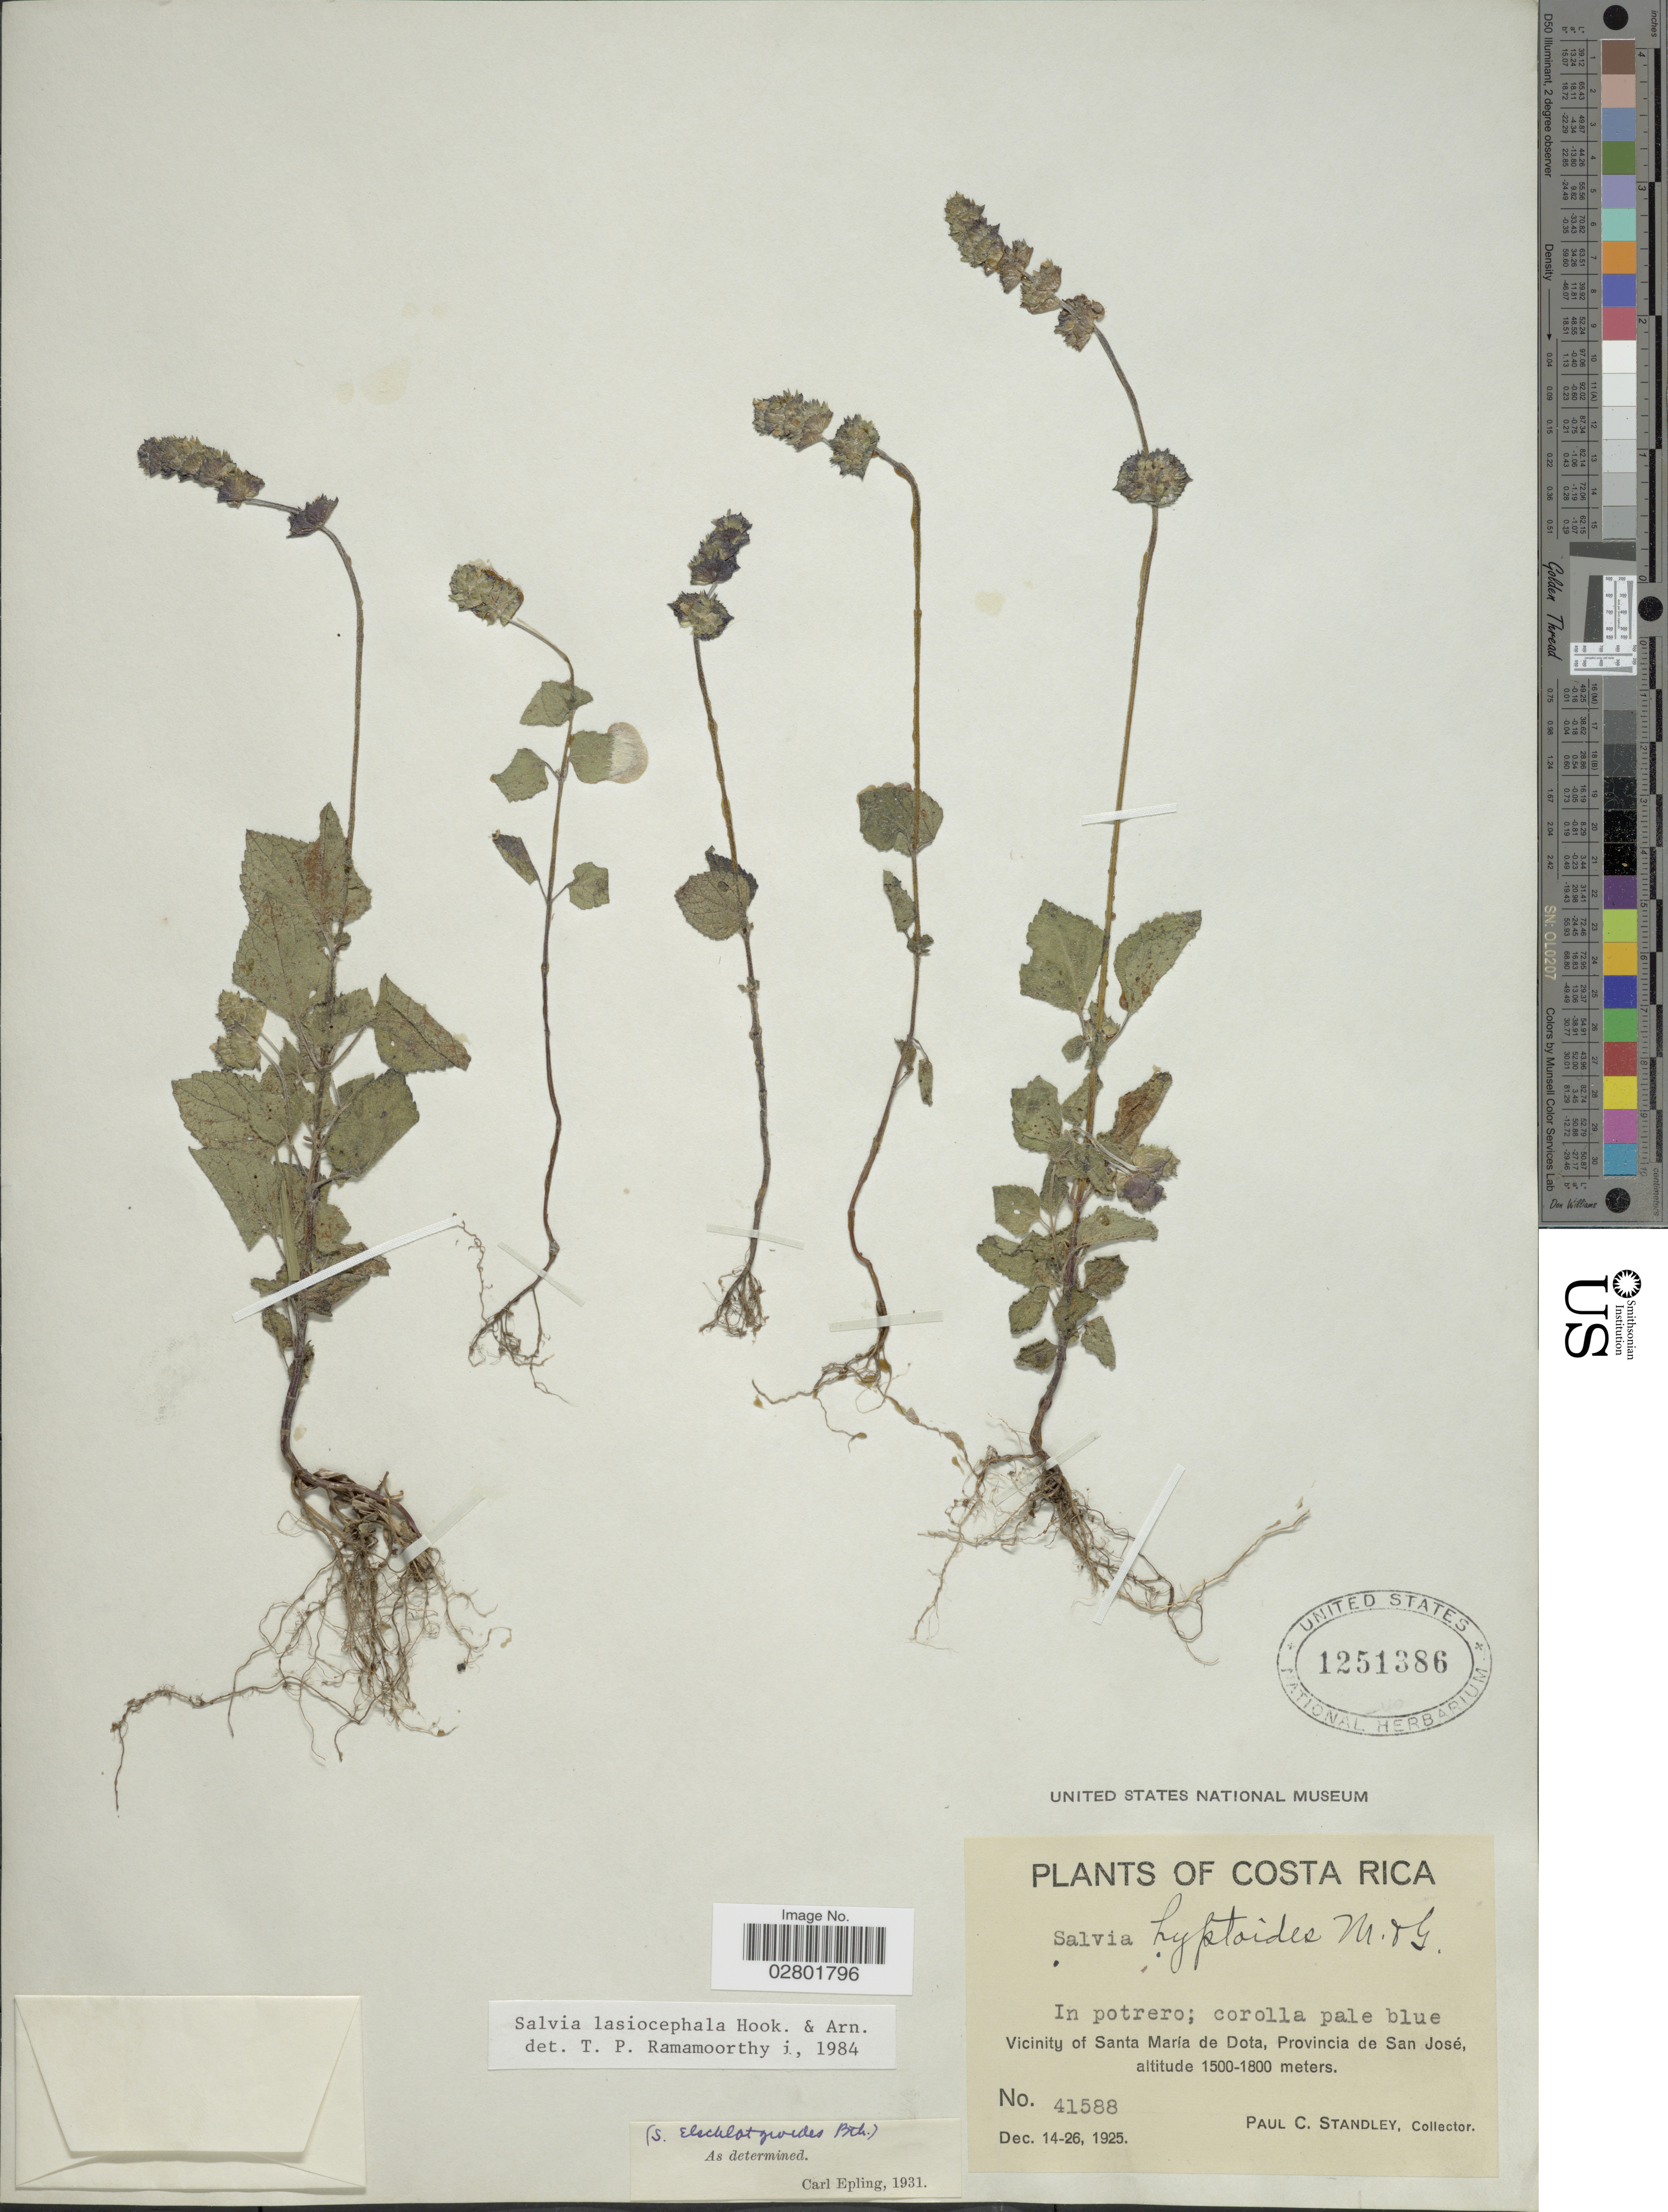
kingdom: Plantae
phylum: Tracheophyta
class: Magnoliopsida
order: Lamiales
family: Lamiaceae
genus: Salvia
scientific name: Salvia lasiocephala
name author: Hook. & Arn.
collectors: P. C. Standley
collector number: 41588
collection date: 1925-12-14/1925-12-26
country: Costa Rica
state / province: San José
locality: Vicinity of Santa María de Dota.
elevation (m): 1500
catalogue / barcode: US 1251386